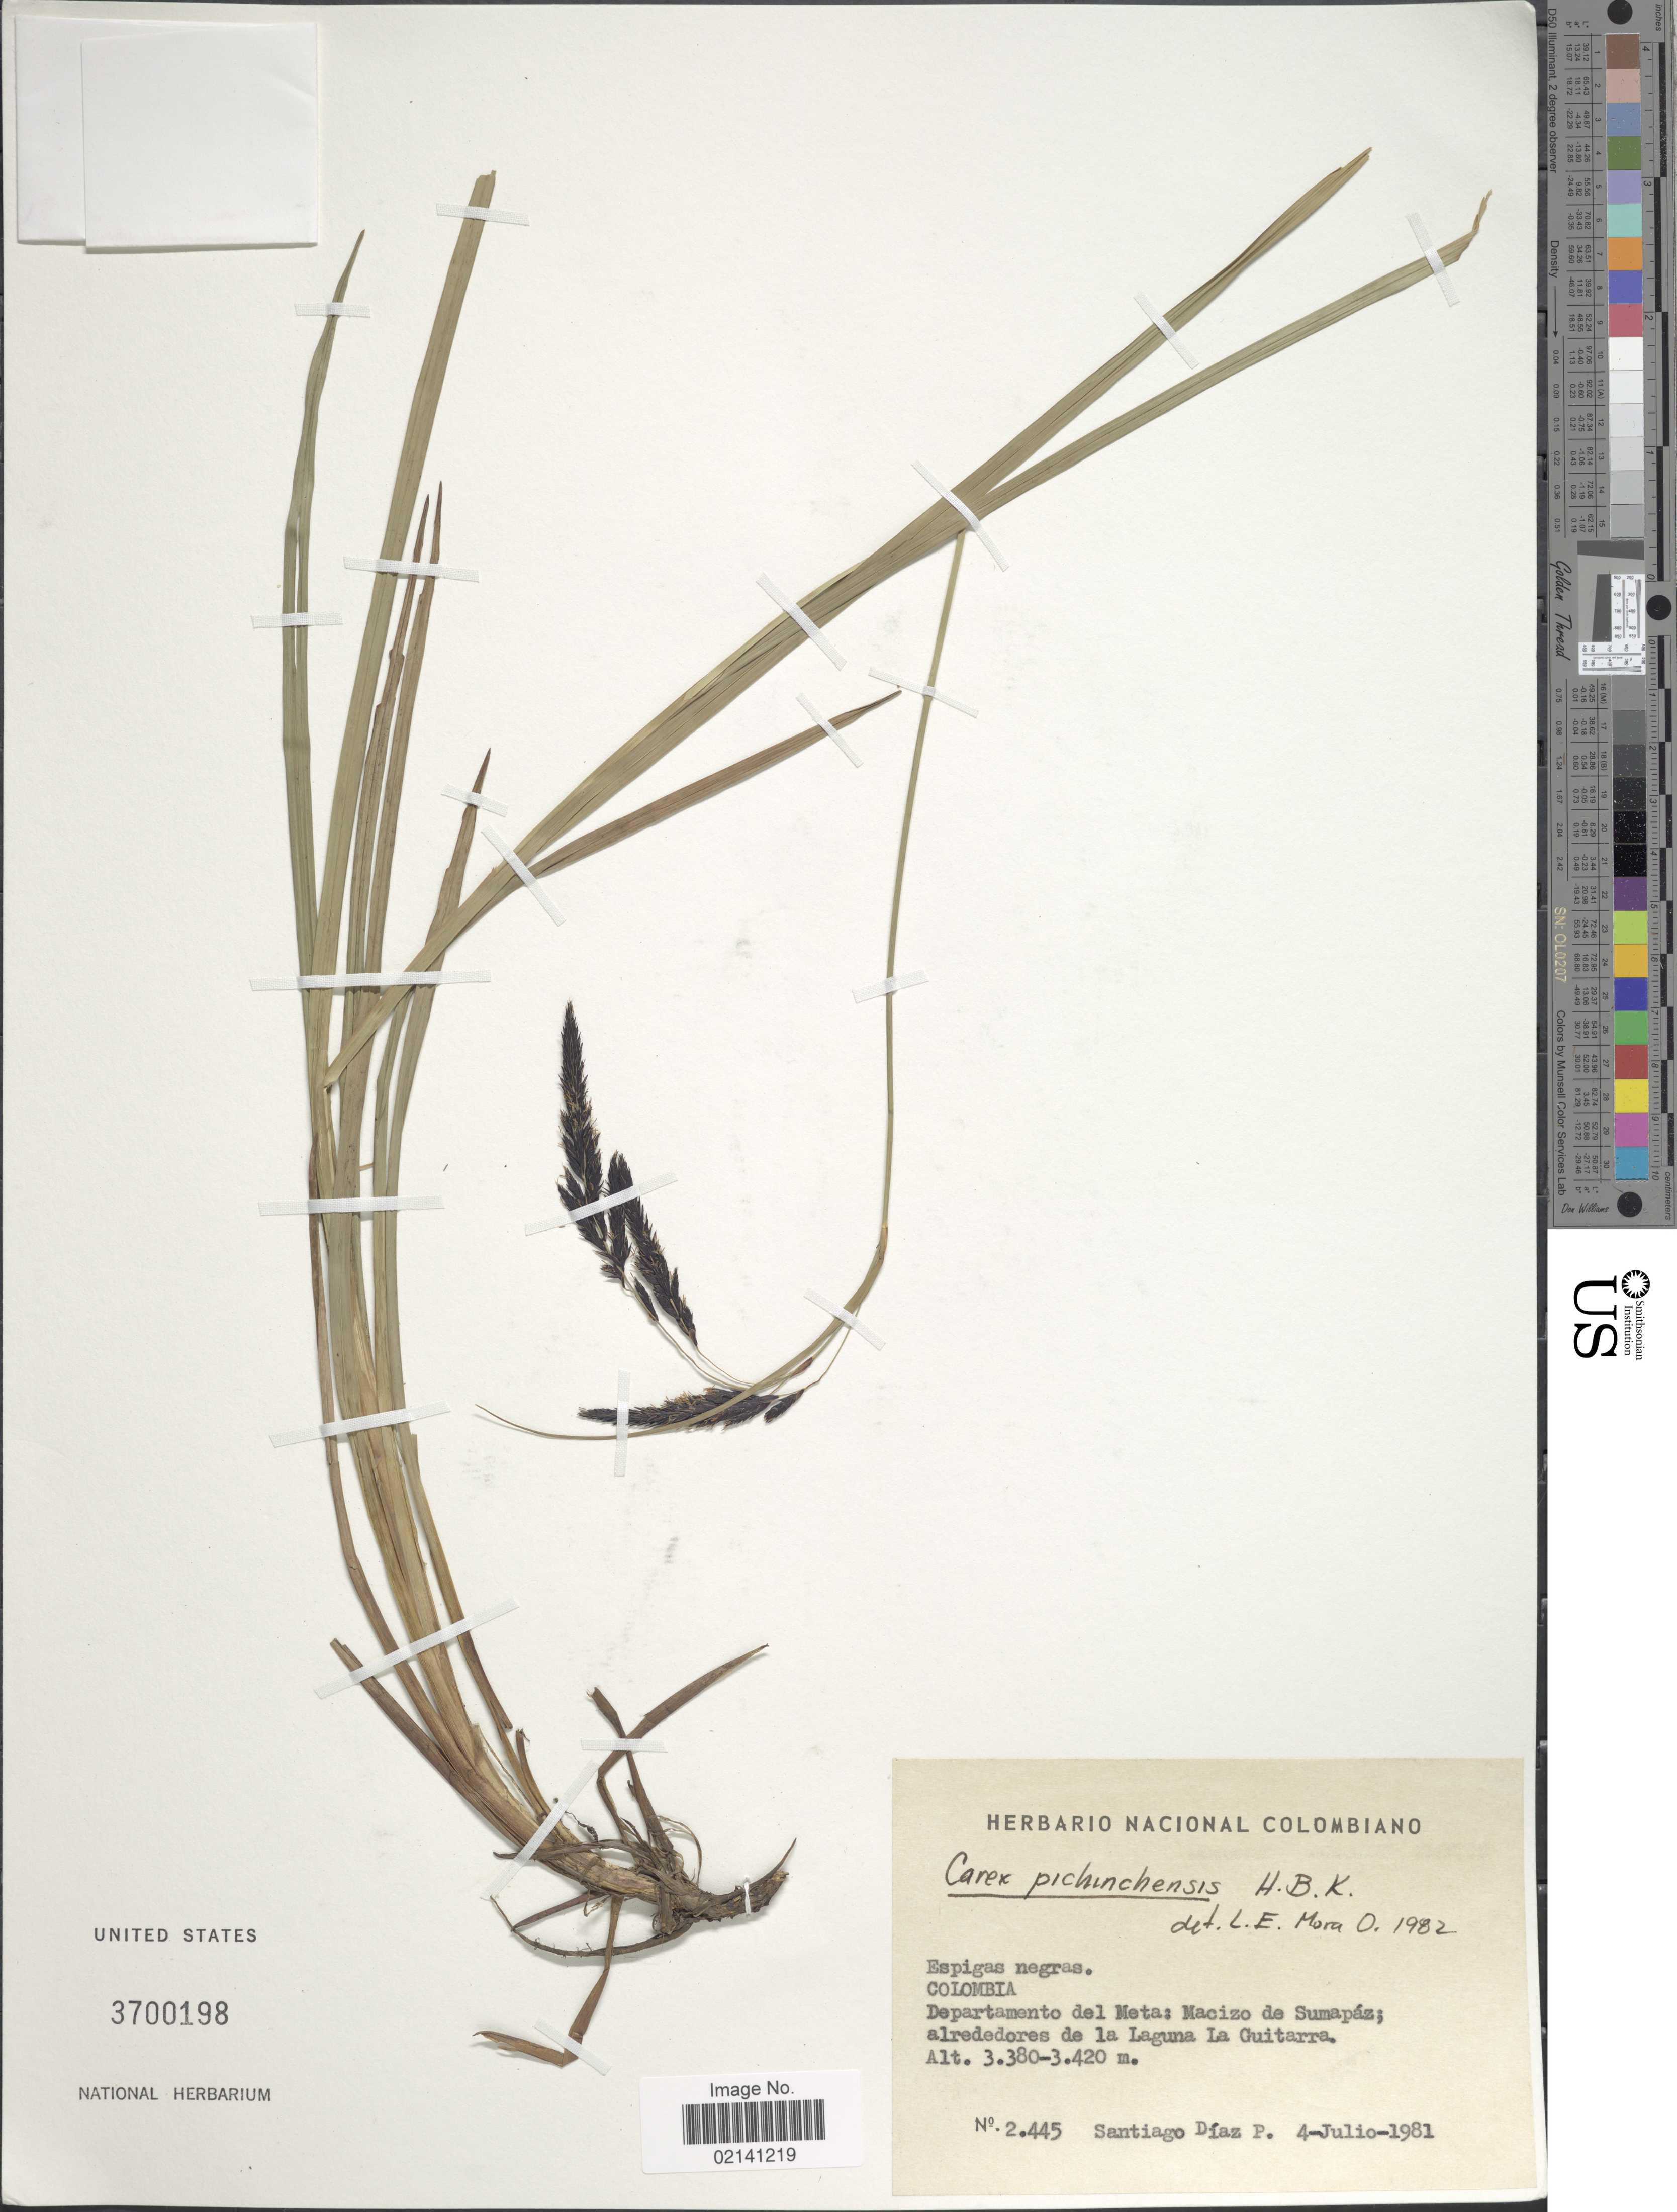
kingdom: Plantae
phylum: Tracheophyta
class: Liliopsida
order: Poales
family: Cyperaceae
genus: Carex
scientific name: Carex pichinchensis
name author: Kunth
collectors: S. Díaz Píedrahíta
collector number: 2445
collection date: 1981-07-04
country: Colombia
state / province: Meta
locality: Espigas negras, Departamento del Meta: Macizo de Sumapaz; alrededores de la Laguna La Guitarra.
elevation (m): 3380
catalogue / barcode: US 3700198